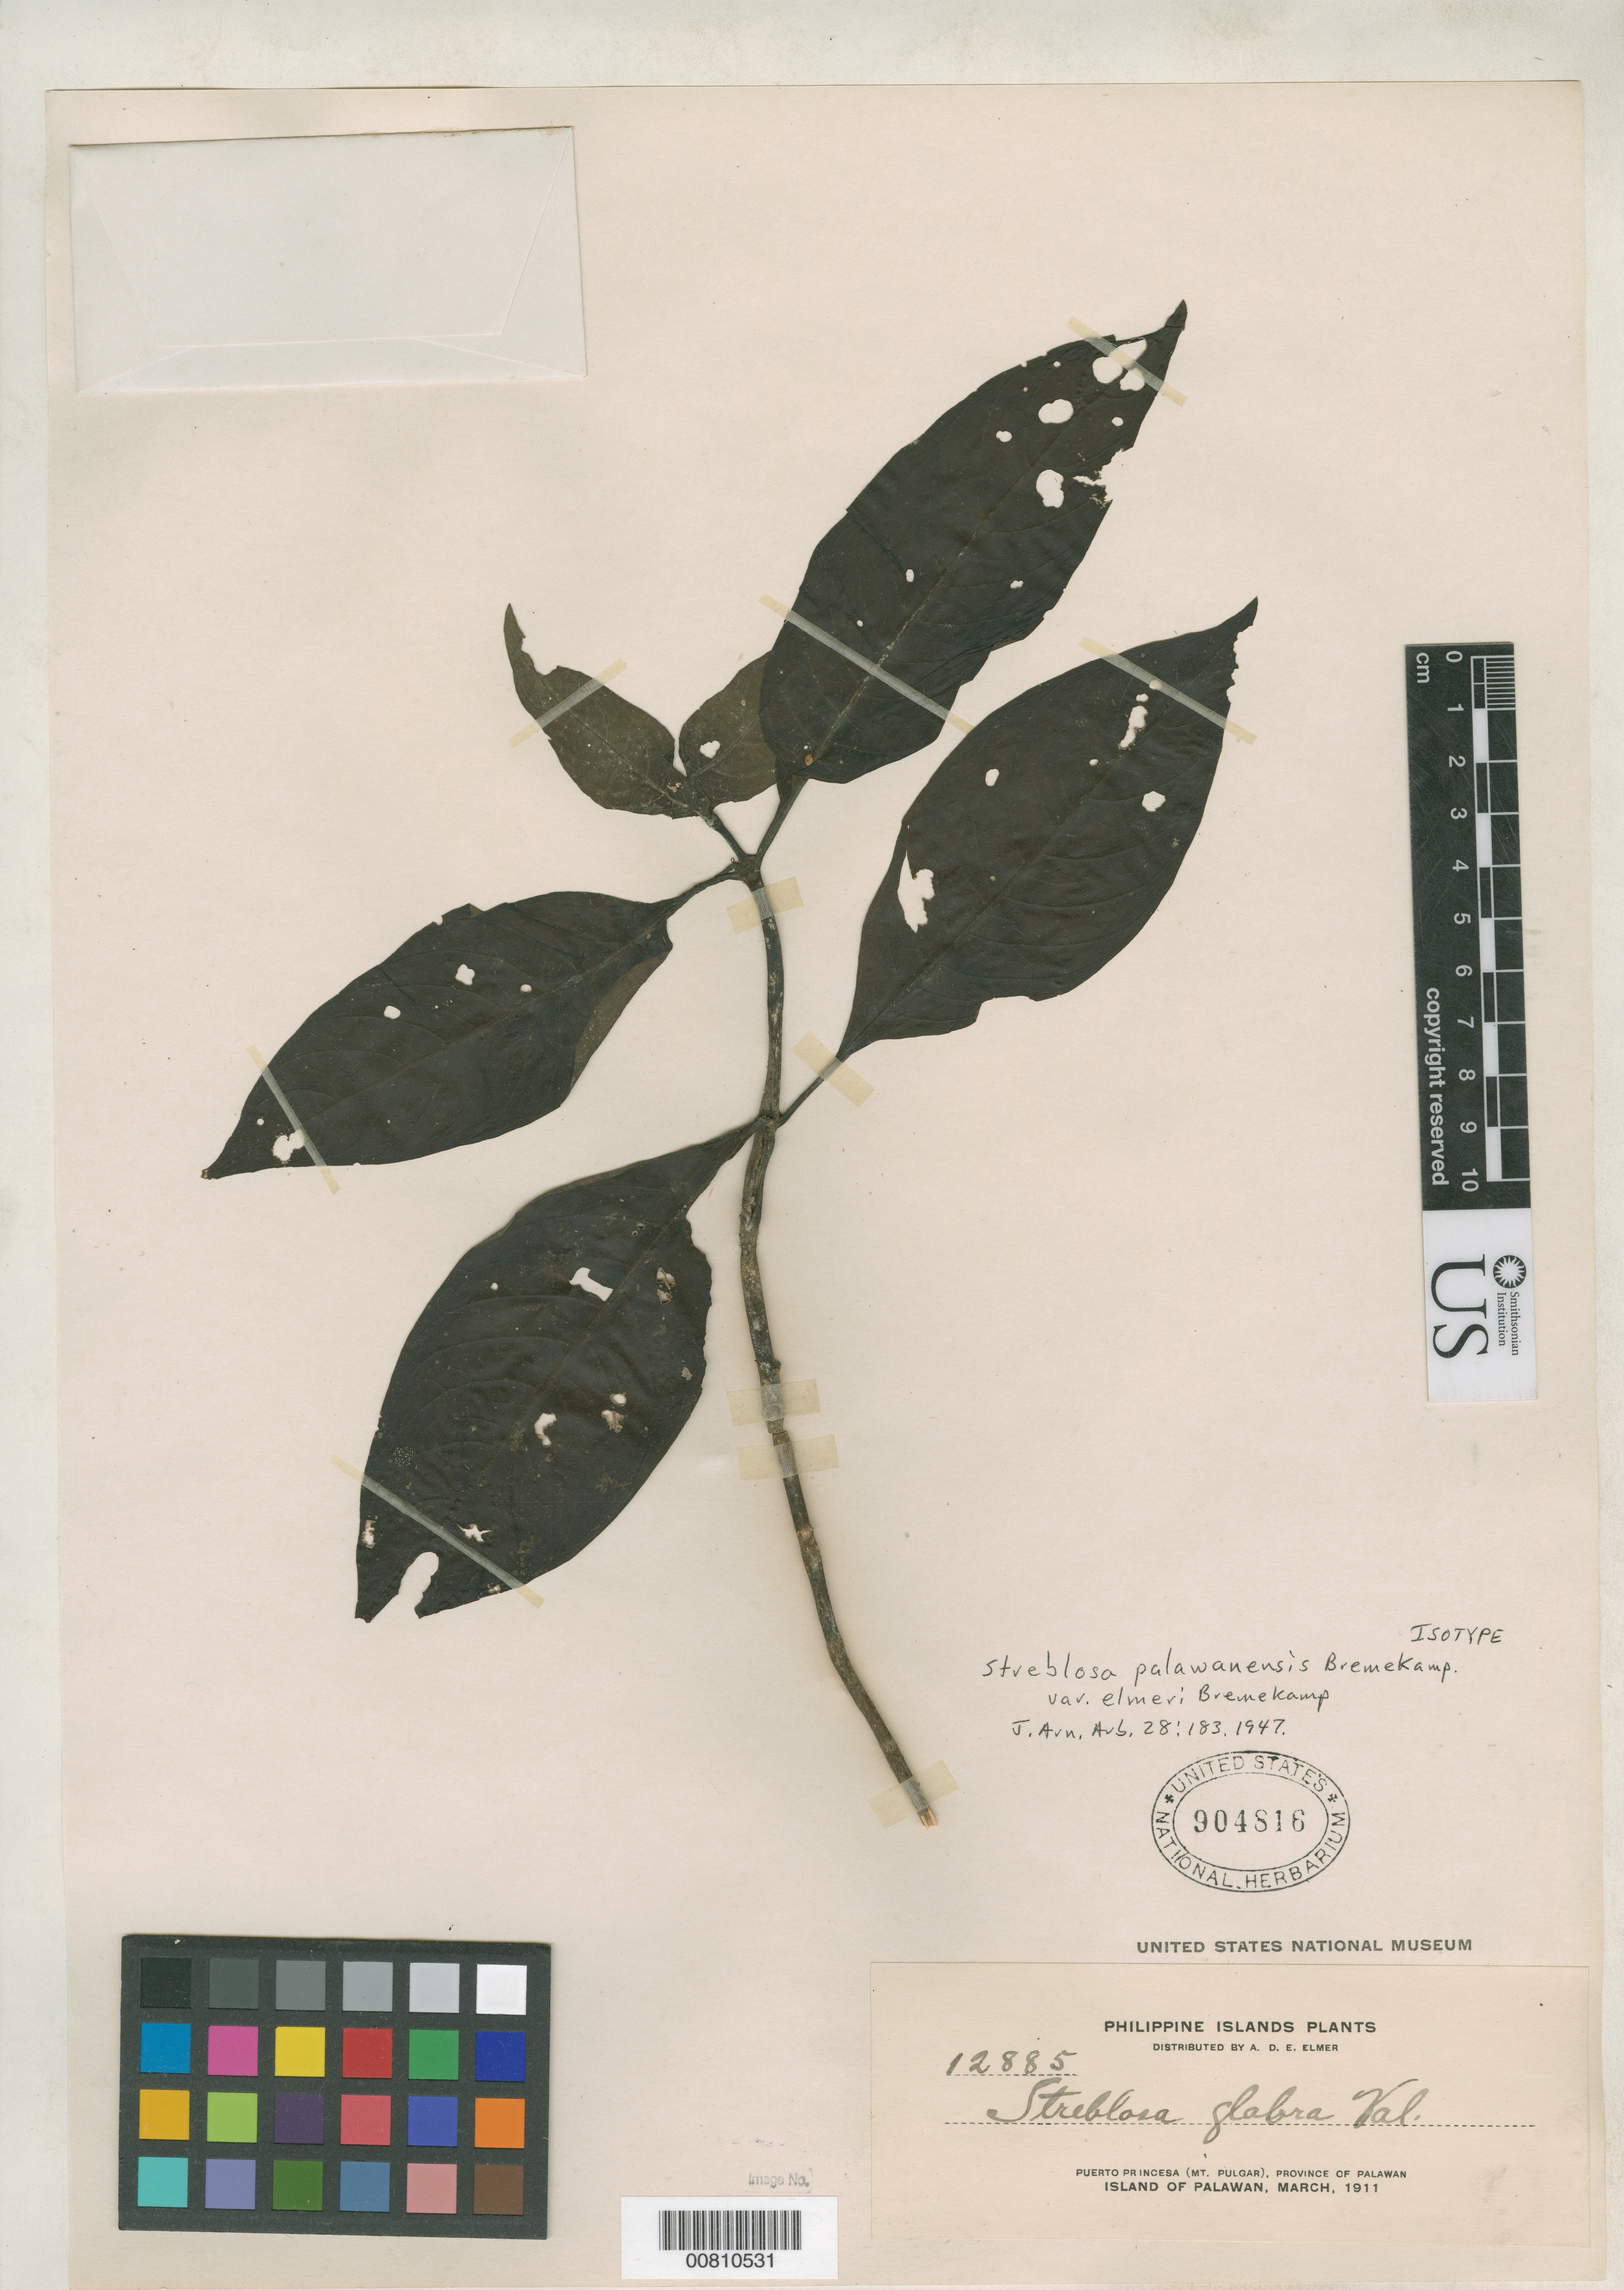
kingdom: Plantae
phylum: Tracheophyta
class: Magnoliopsida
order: Gentianales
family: Rubiaceae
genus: Streblosa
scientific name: Streblosa palawanensis var. elmeri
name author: Bremek.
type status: Isotype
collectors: A. D. E. Elmer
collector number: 12885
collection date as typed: Mar 1911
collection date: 1911-03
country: Philippines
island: Palawan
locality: Puerto Princesa (Mt. Pulgar), Province of Palawan, Island of Palawan.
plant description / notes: Collection number mis-cited (once) in protologue as "12285".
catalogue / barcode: US 904816